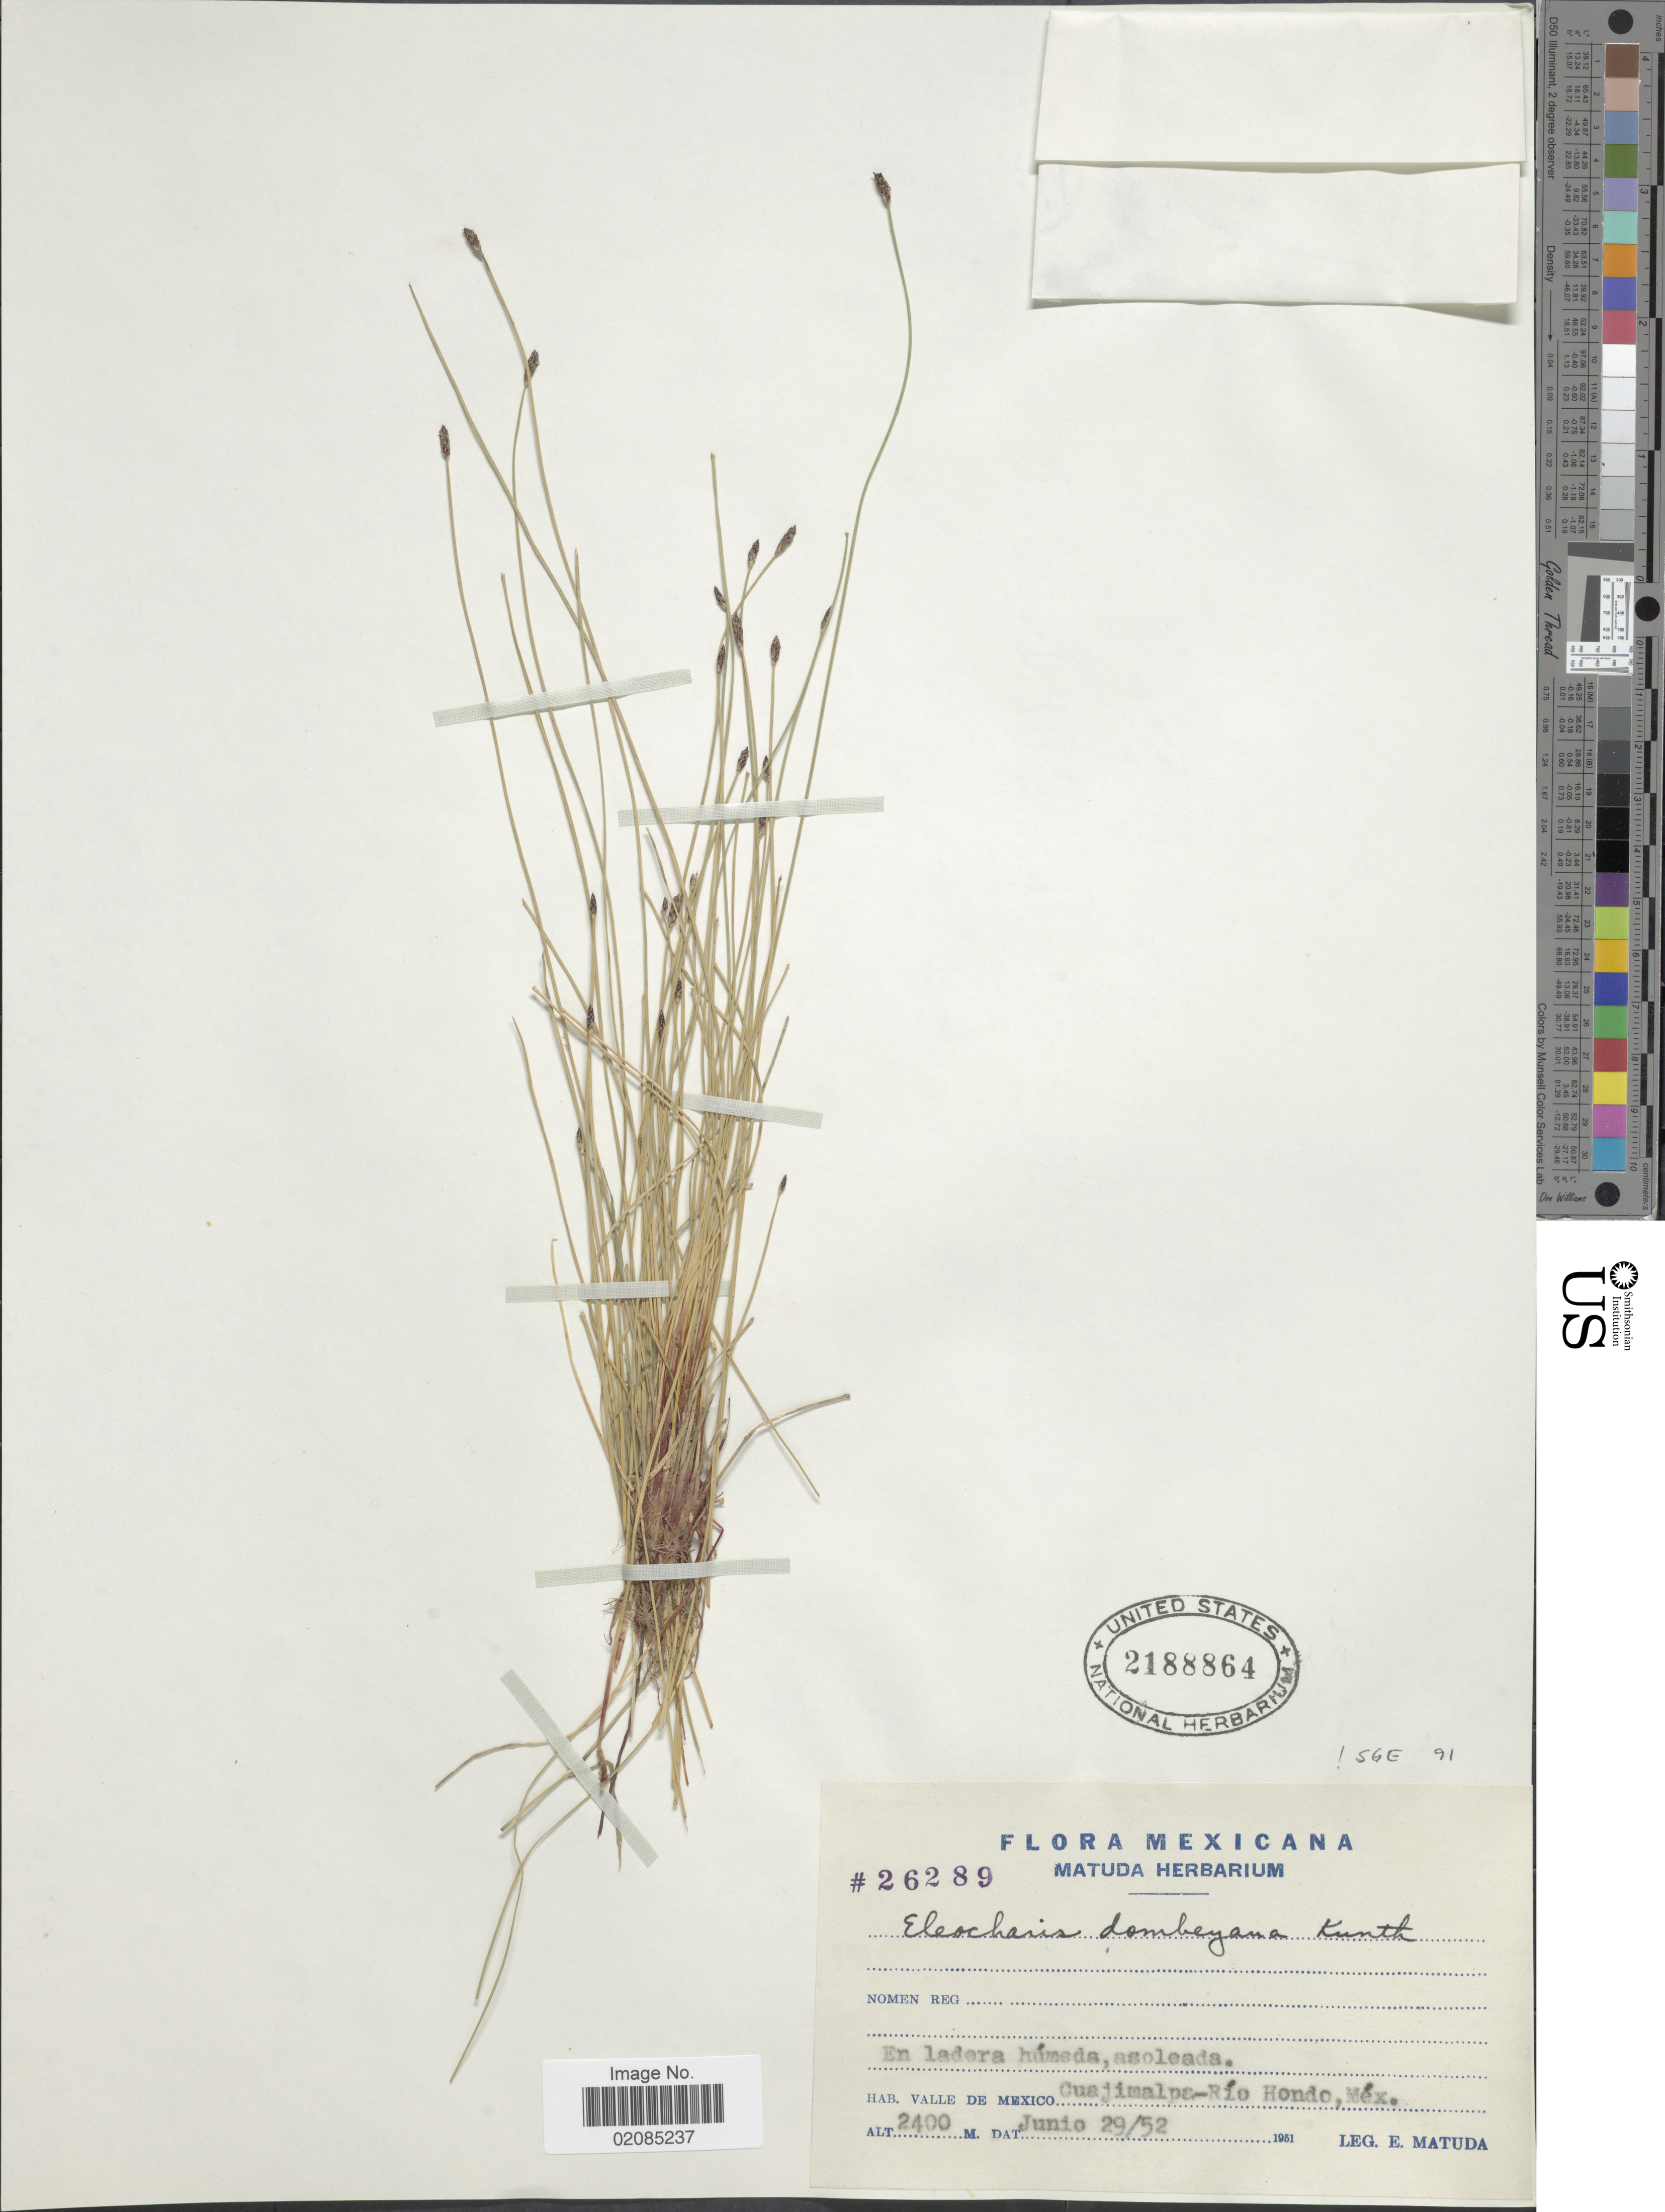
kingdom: Plantae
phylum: Tracheophyta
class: Liliopsida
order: Poales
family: Cyperaceae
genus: Eleocharis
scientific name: Eleocharis dombeyana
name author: Kunth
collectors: E. Matuda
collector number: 26289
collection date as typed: Transcribed d/m/y: 29/6/52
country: Mexico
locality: Valle de Mexico, Cuajimalpa - Rio Hondo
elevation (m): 2400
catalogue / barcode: US 2188864